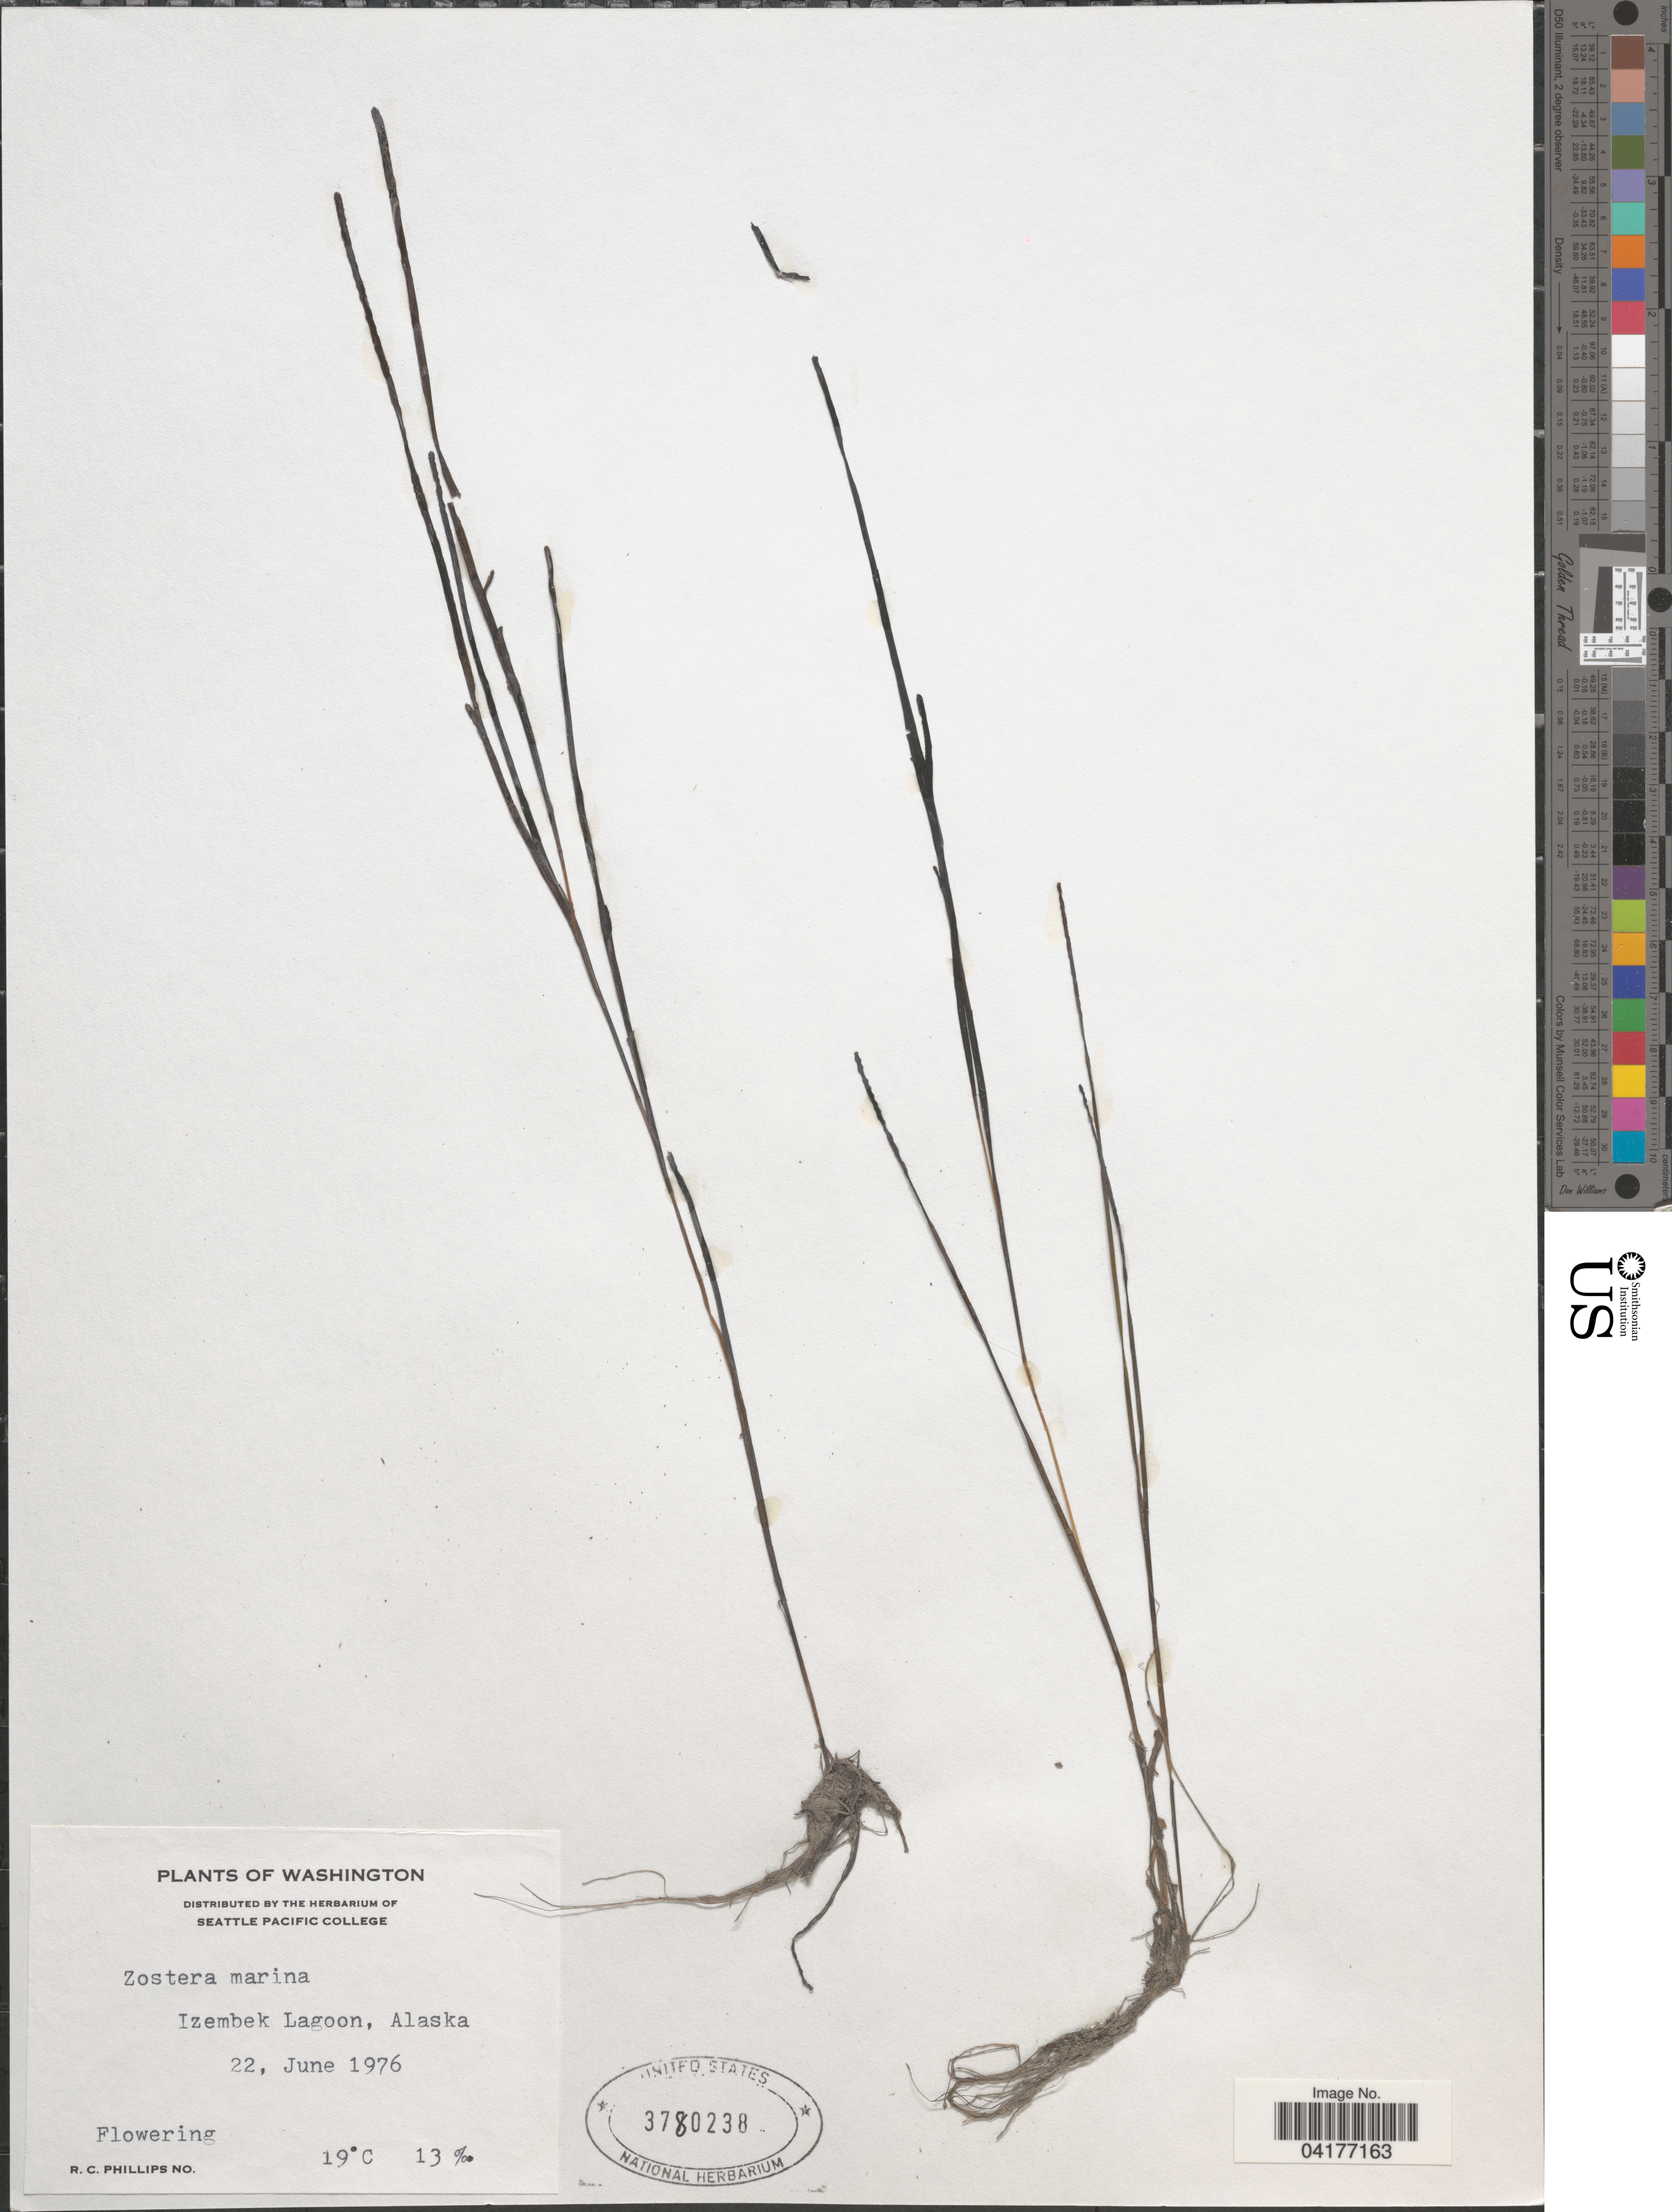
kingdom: Plantae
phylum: Tracheophyta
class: Liliopsida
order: Alismatales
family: Zosteraceae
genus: Zostera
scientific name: Zostera marina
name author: L.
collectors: R. C. Phillips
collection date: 1976-06-22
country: United States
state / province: Alaska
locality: Izembek Lagoon.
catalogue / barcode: US 3780238